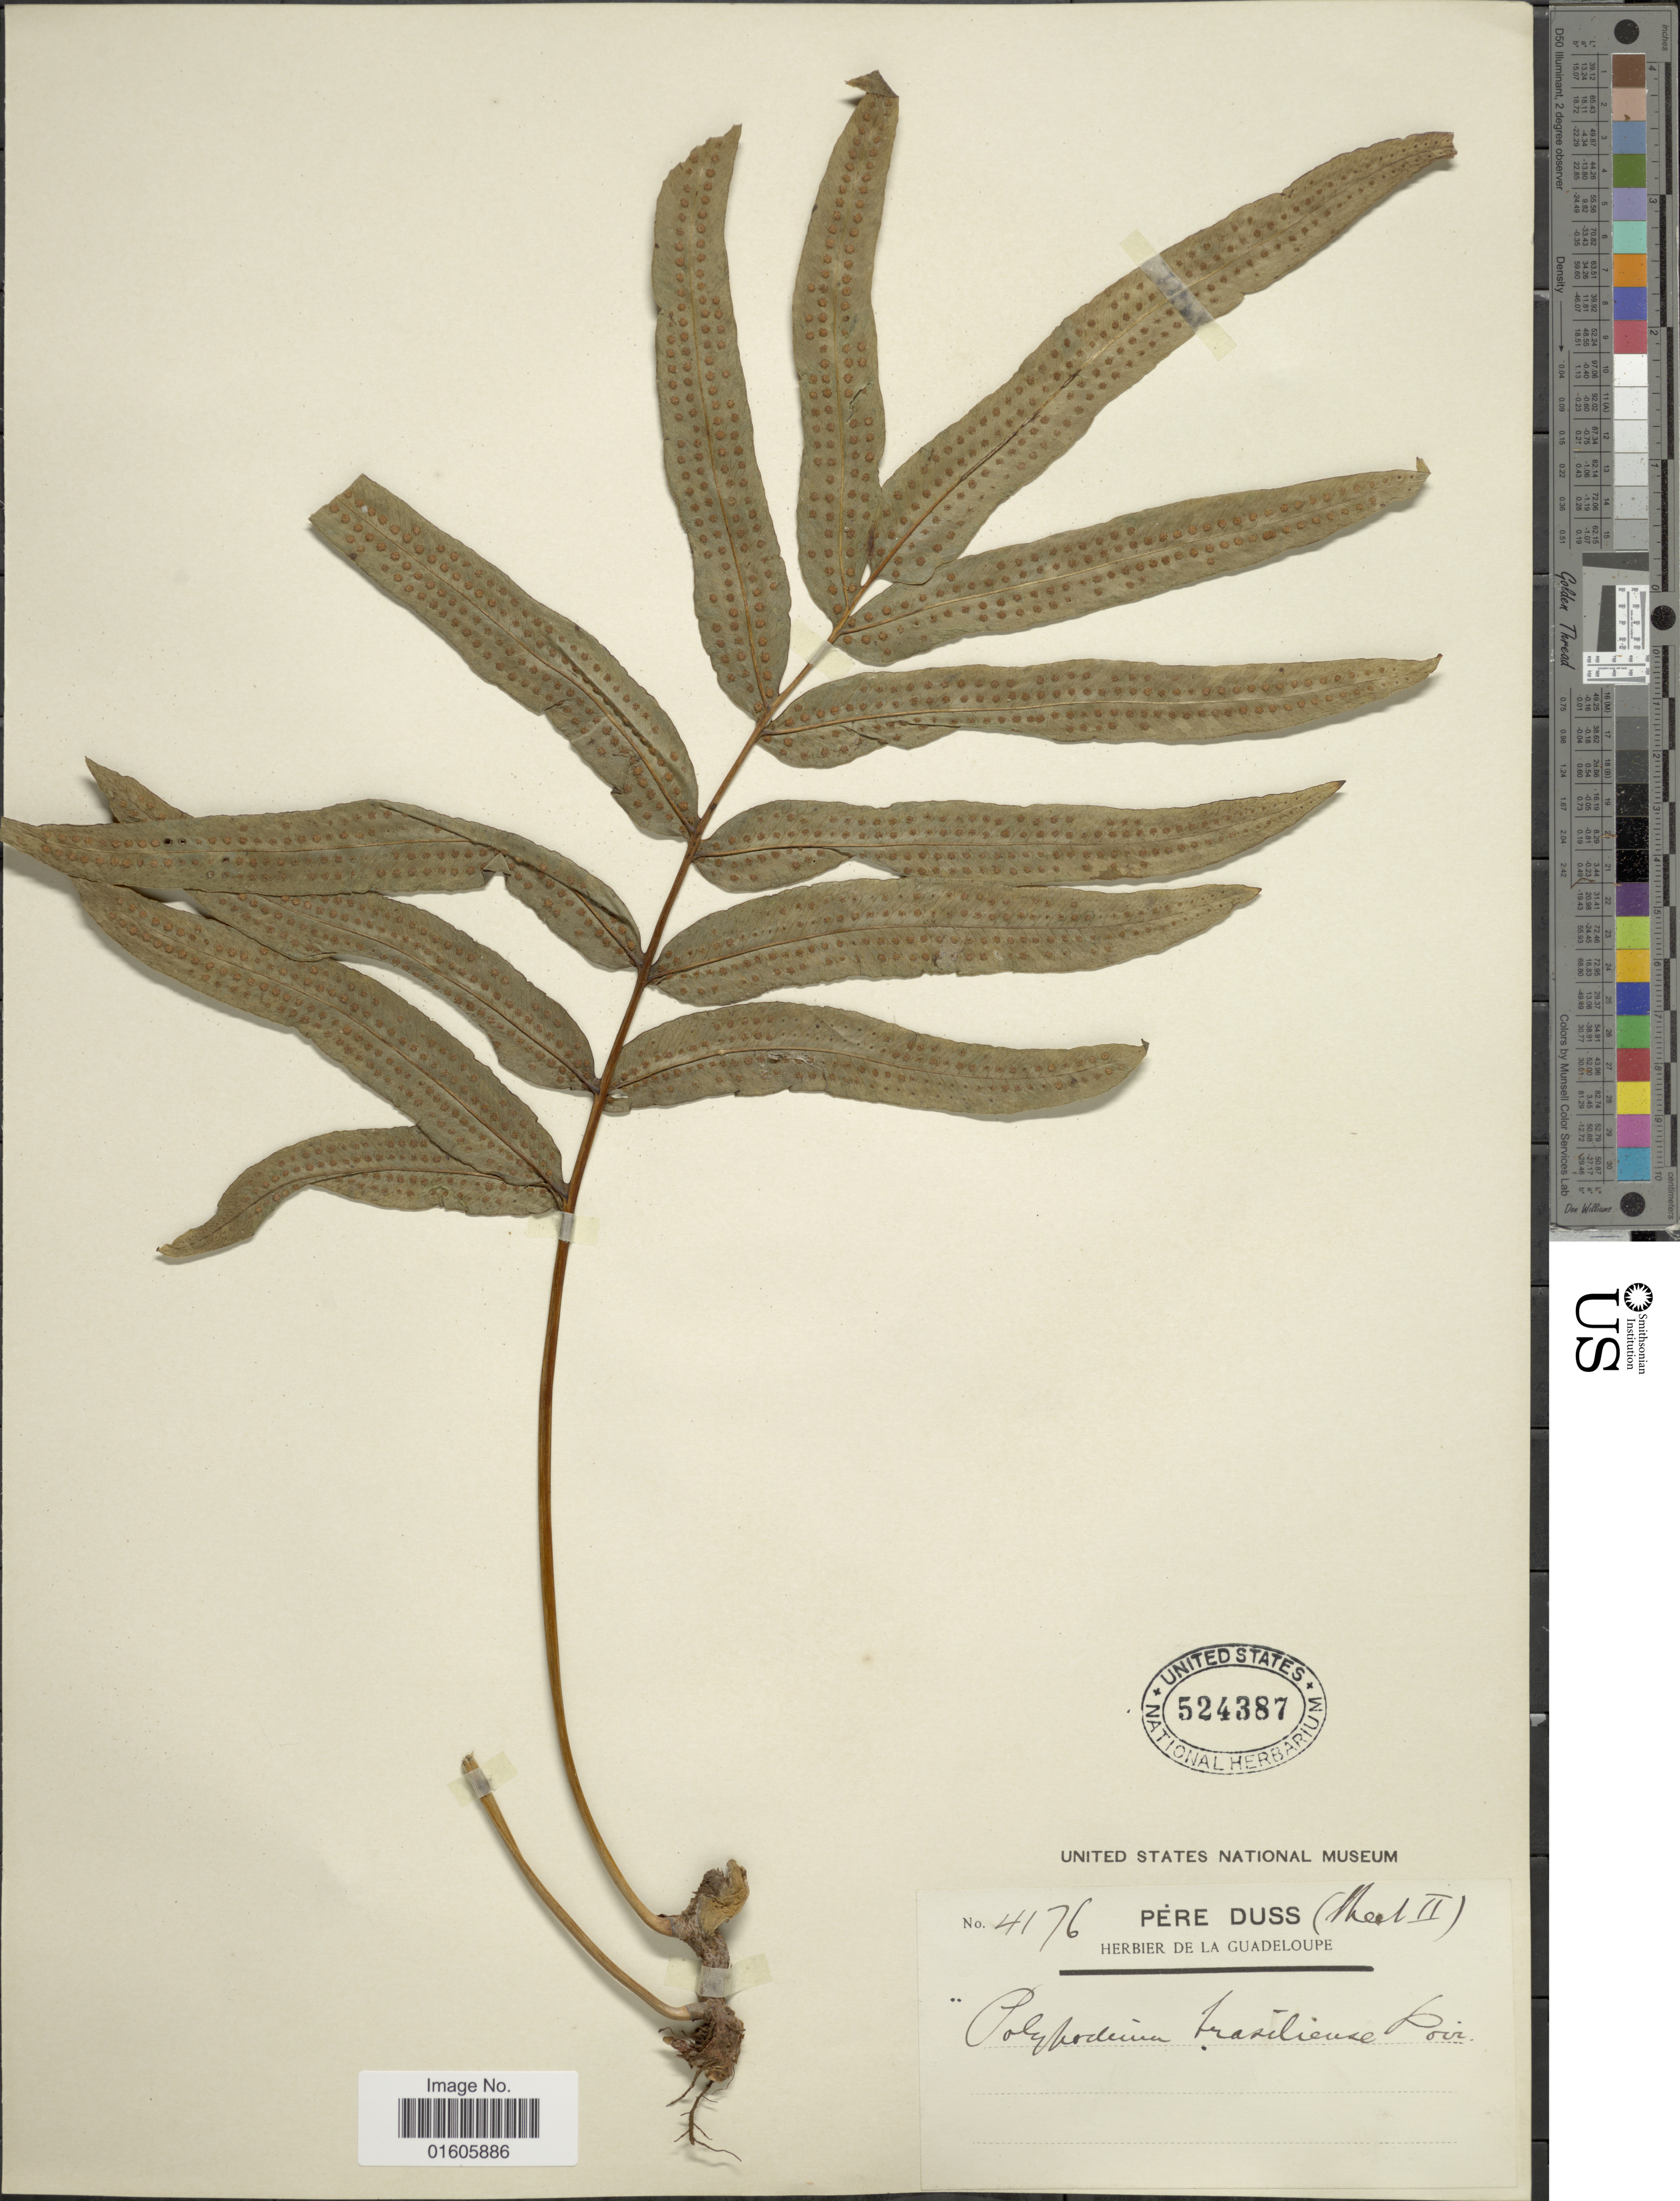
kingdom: Plantae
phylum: Tracheophyta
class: Polypodiopsida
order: Polypodiales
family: Polypodiaceae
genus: Serpocaulon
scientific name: Serpocaulon triseriale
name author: (Sw.) A.R. Sm.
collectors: Père Duss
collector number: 4176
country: Guadeloupe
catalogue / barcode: US 524387